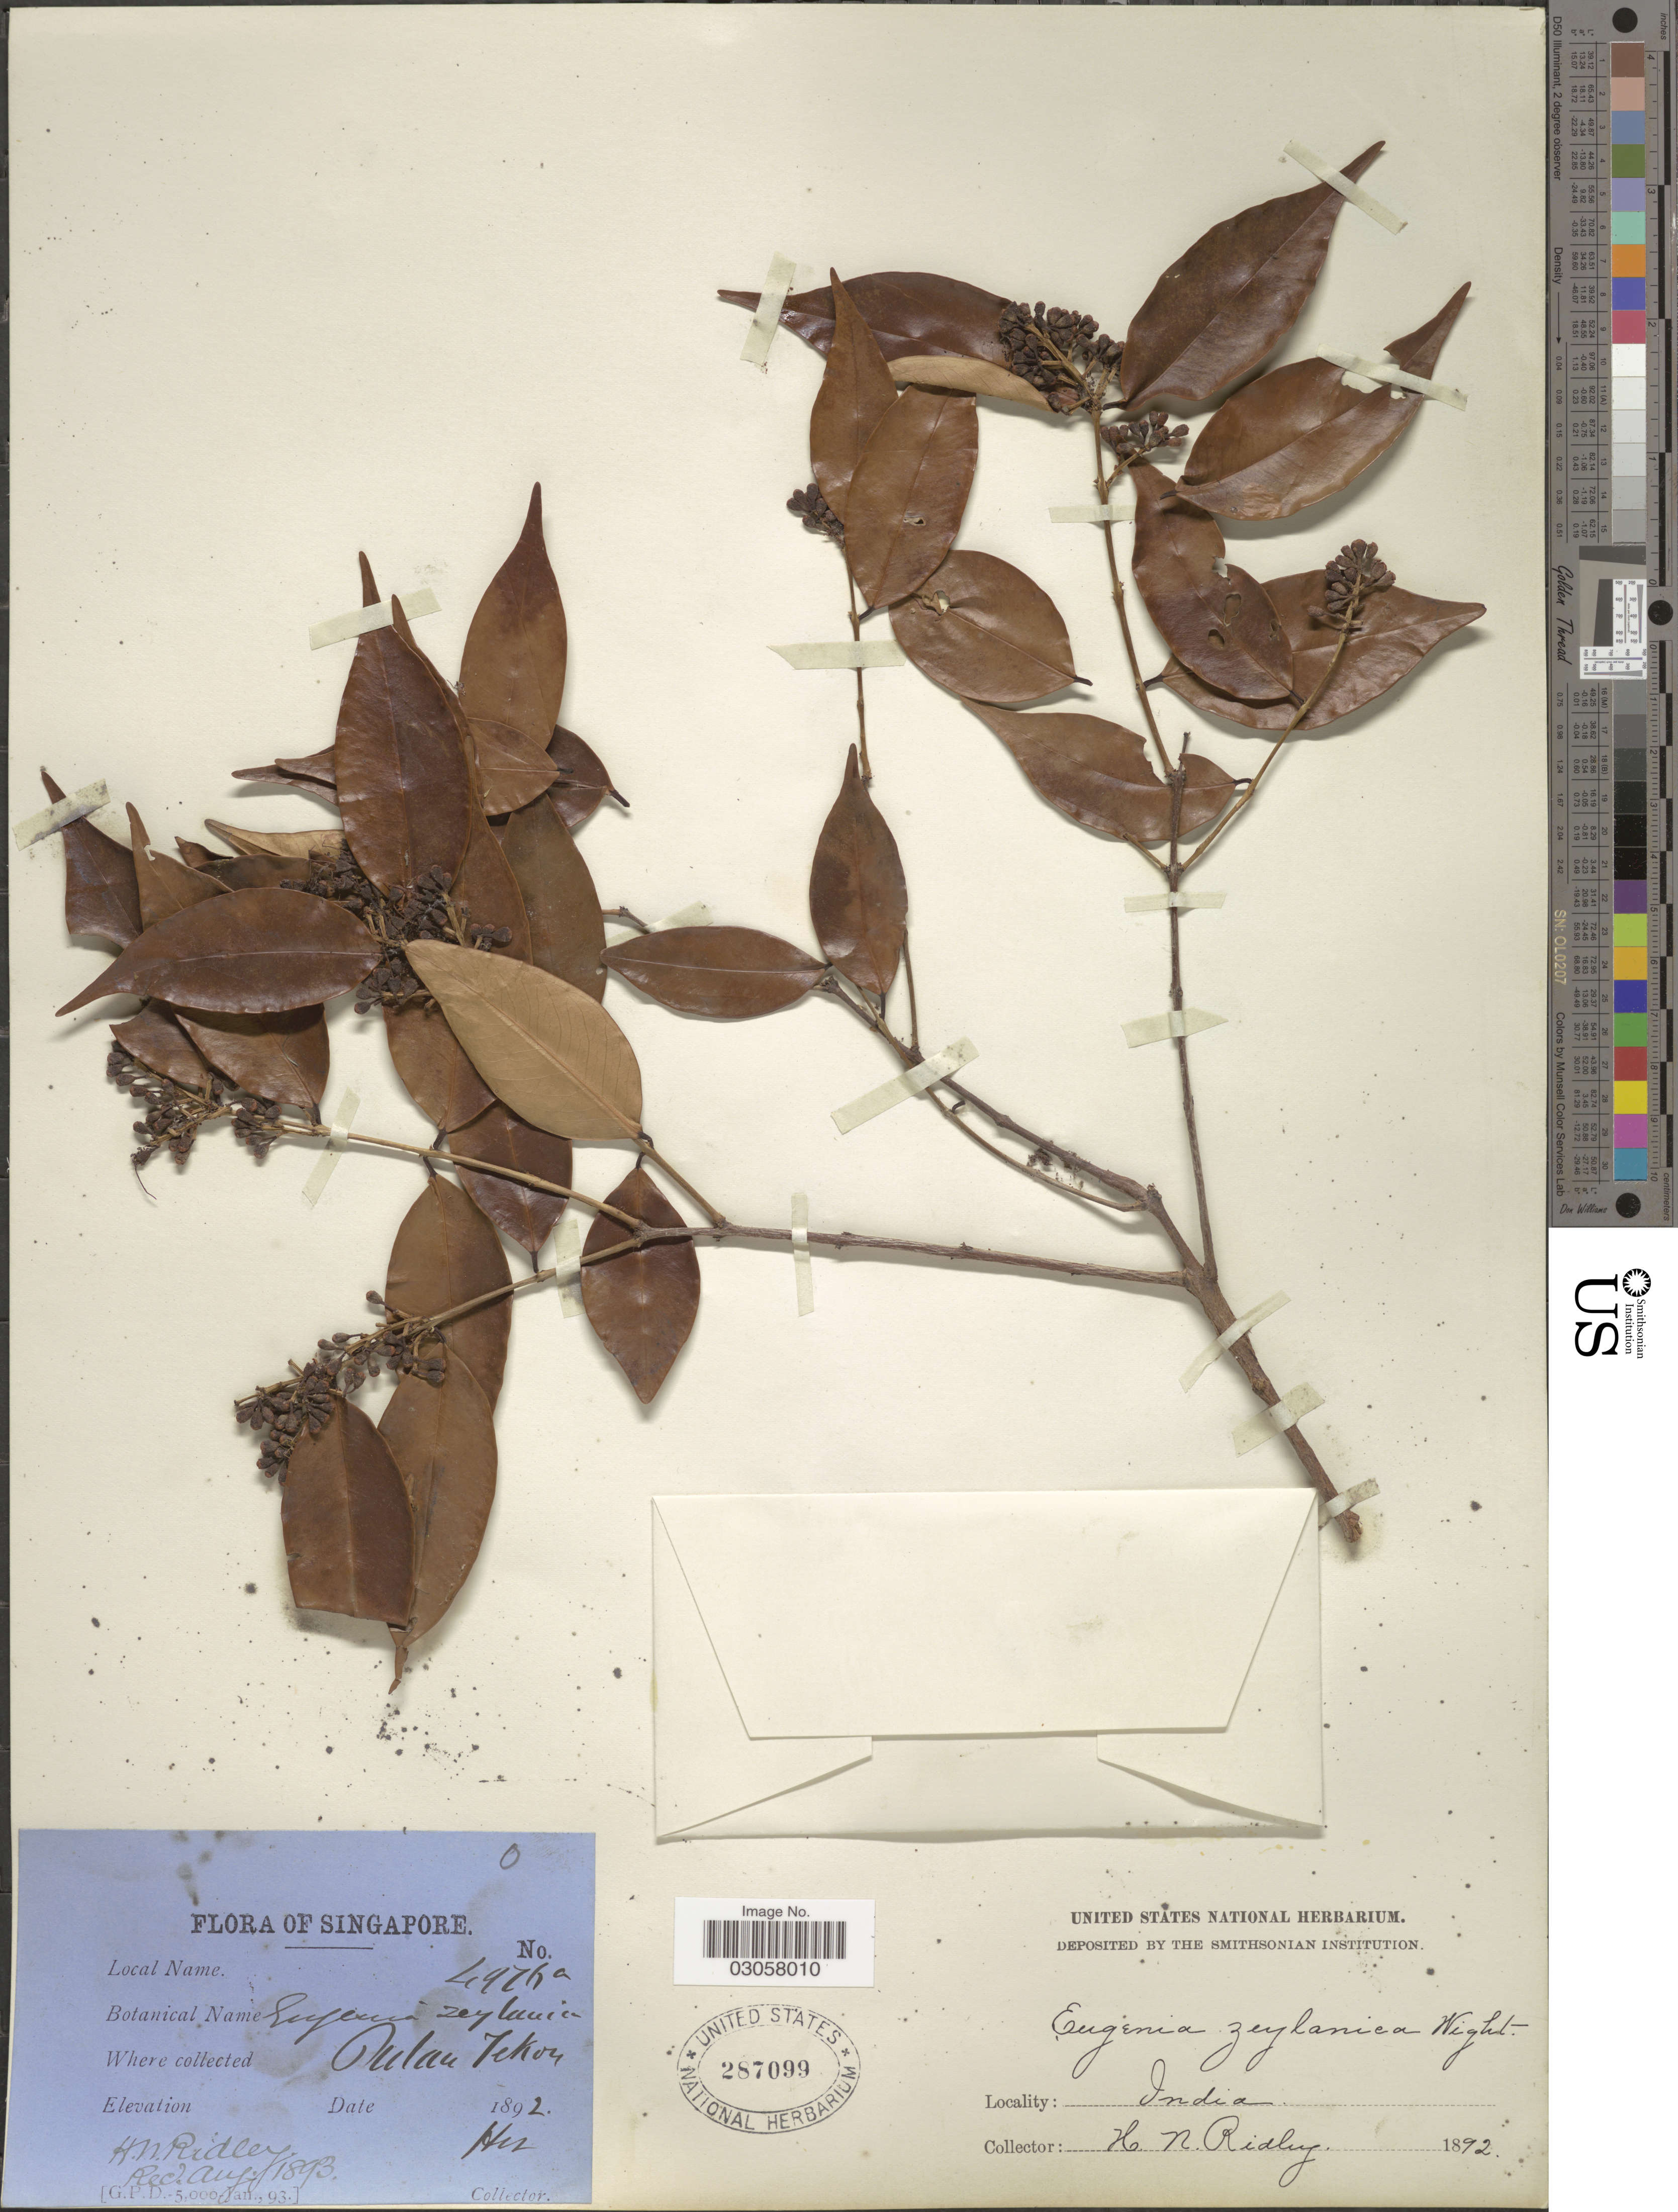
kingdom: Plantae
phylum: Tracheophyta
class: Magnoliopsida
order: Myrtales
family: Myrtaceae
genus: Syzygium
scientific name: Syzygium zeylanicum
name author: (L.) DC.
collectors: H. N. Ridley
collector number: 4976a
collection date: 1892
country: Singapore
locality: Pulau Tekon [interpreted].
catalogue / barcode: US 287099